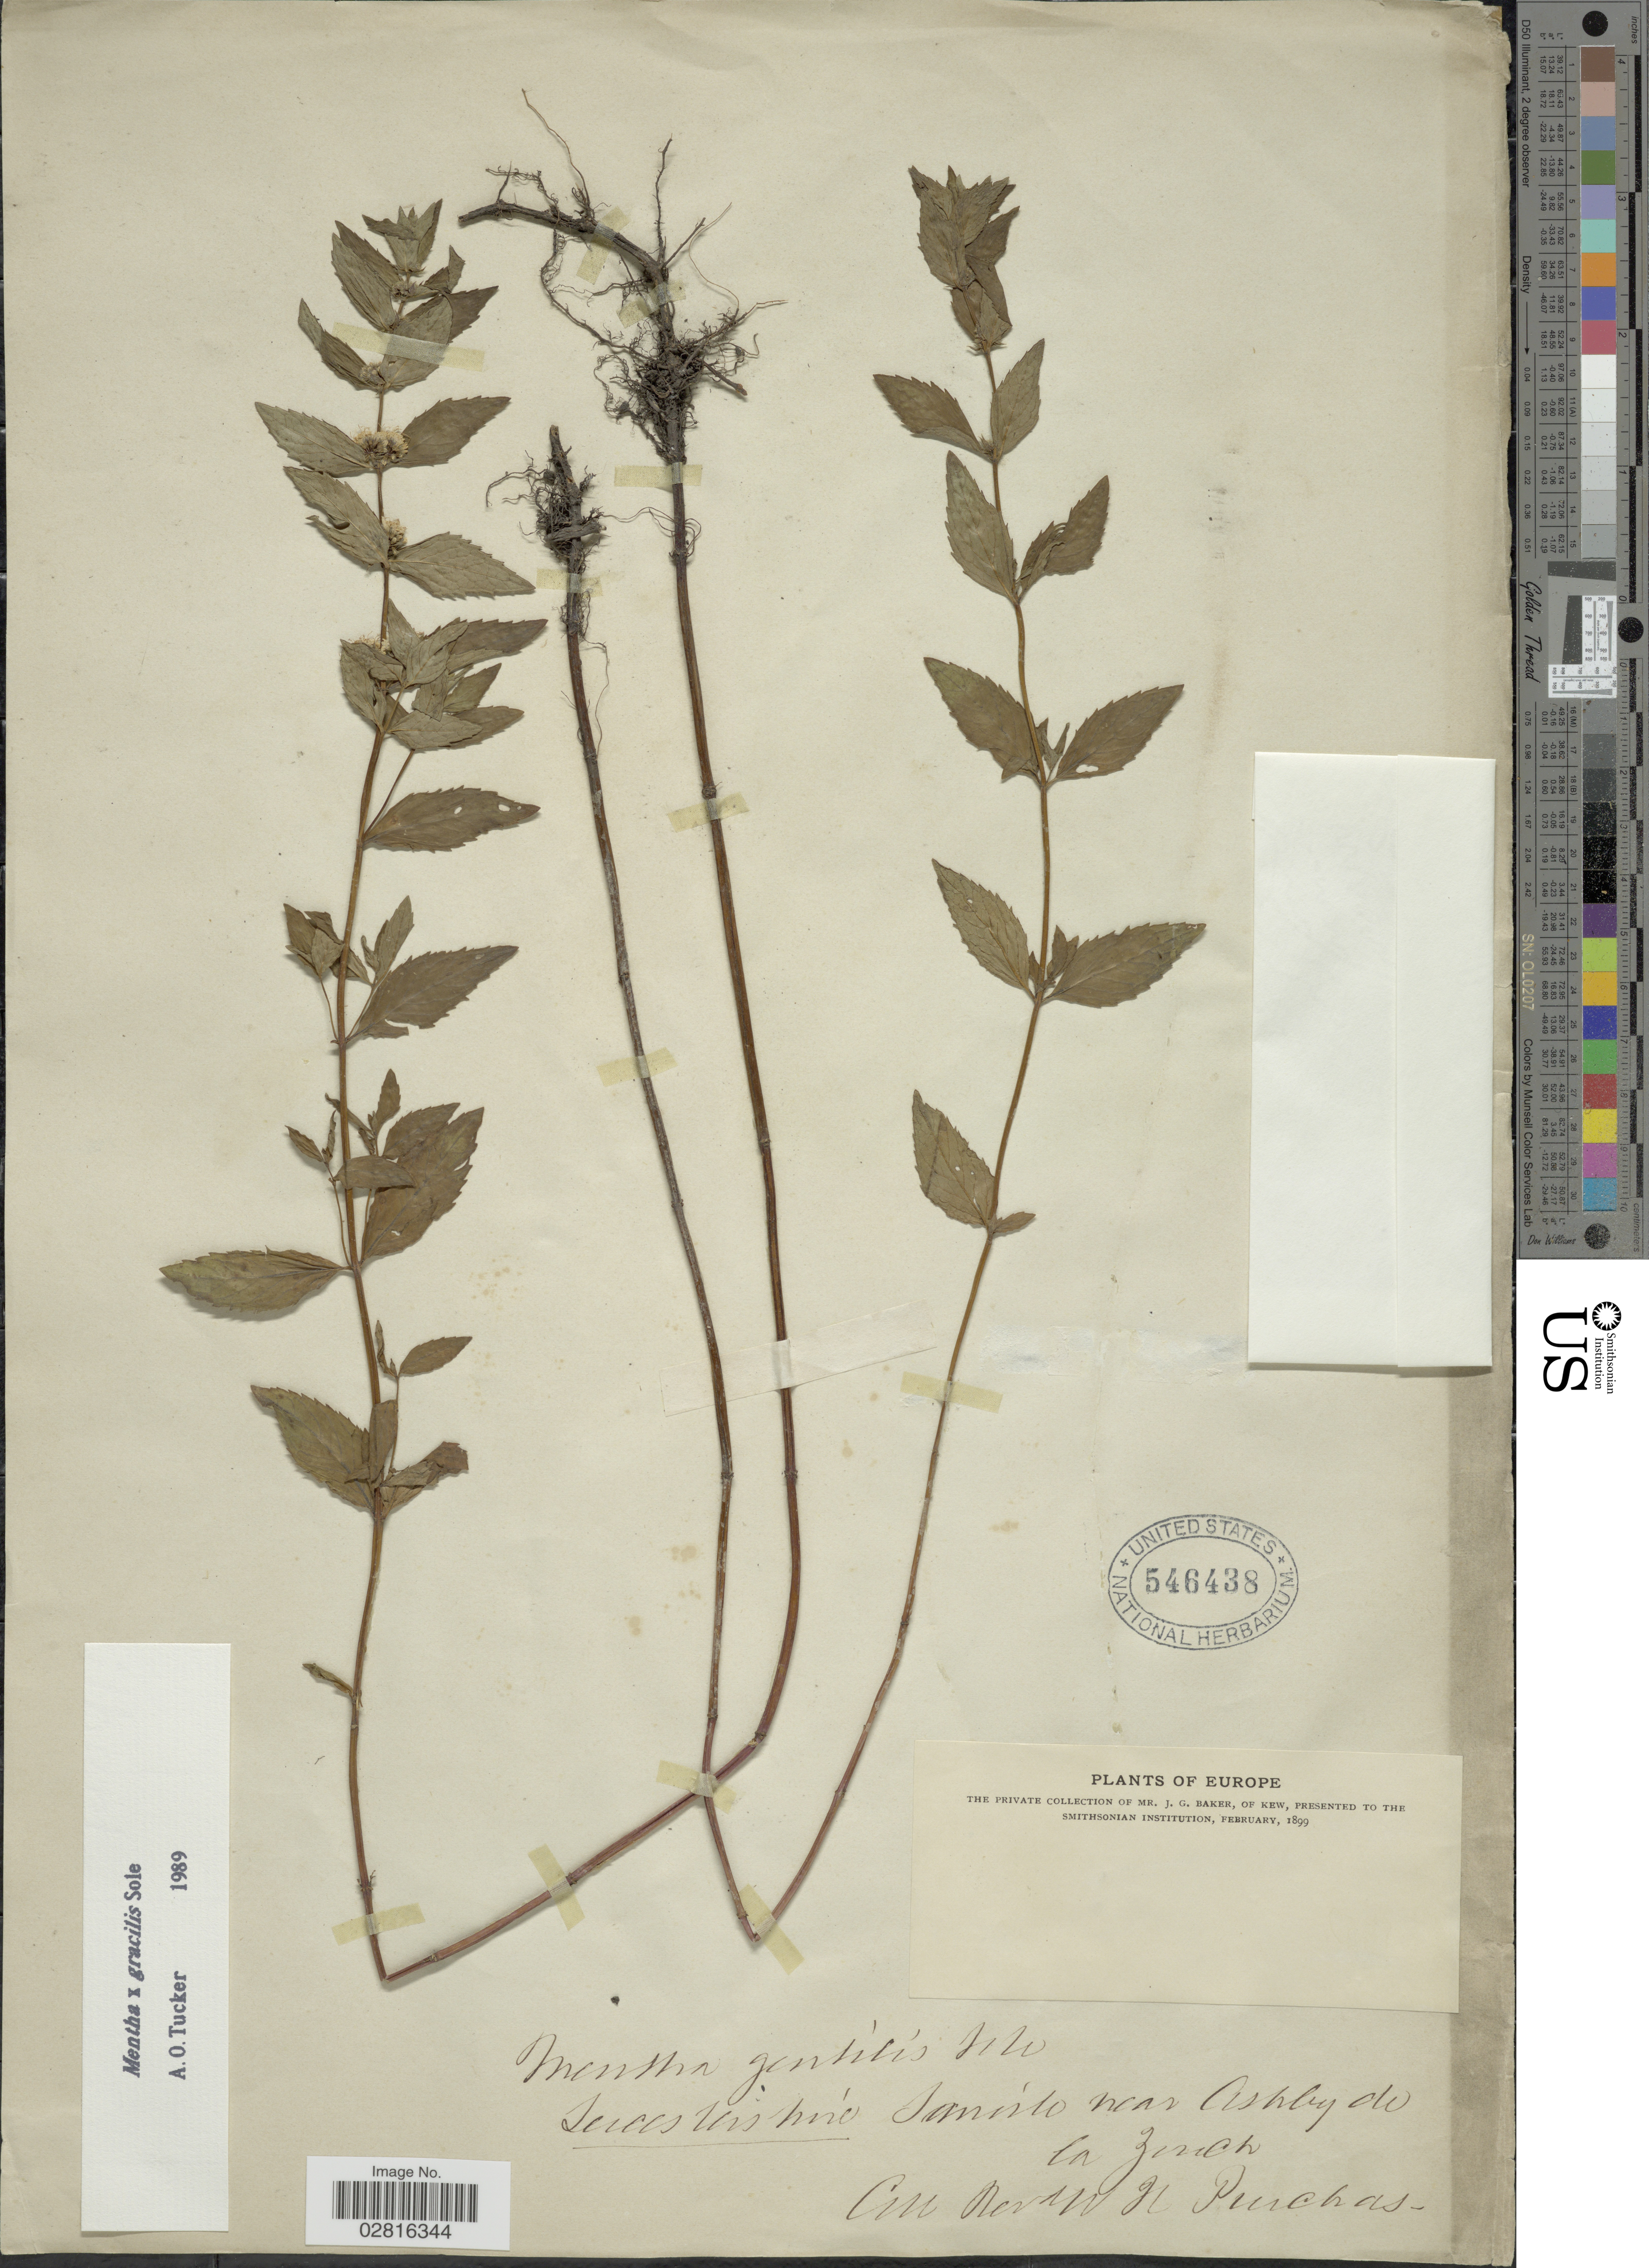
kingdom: Plantae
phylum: Tracheophyta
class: Magnoliopsida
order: Lamiales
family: Lamiaceae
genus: Mentha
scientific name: Mentha x gracilis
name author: Sole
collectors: W. Purchas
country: United Kingdom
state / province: England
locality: Leicestershire near Ashby-de-la-Zouch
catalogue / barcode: US 546438